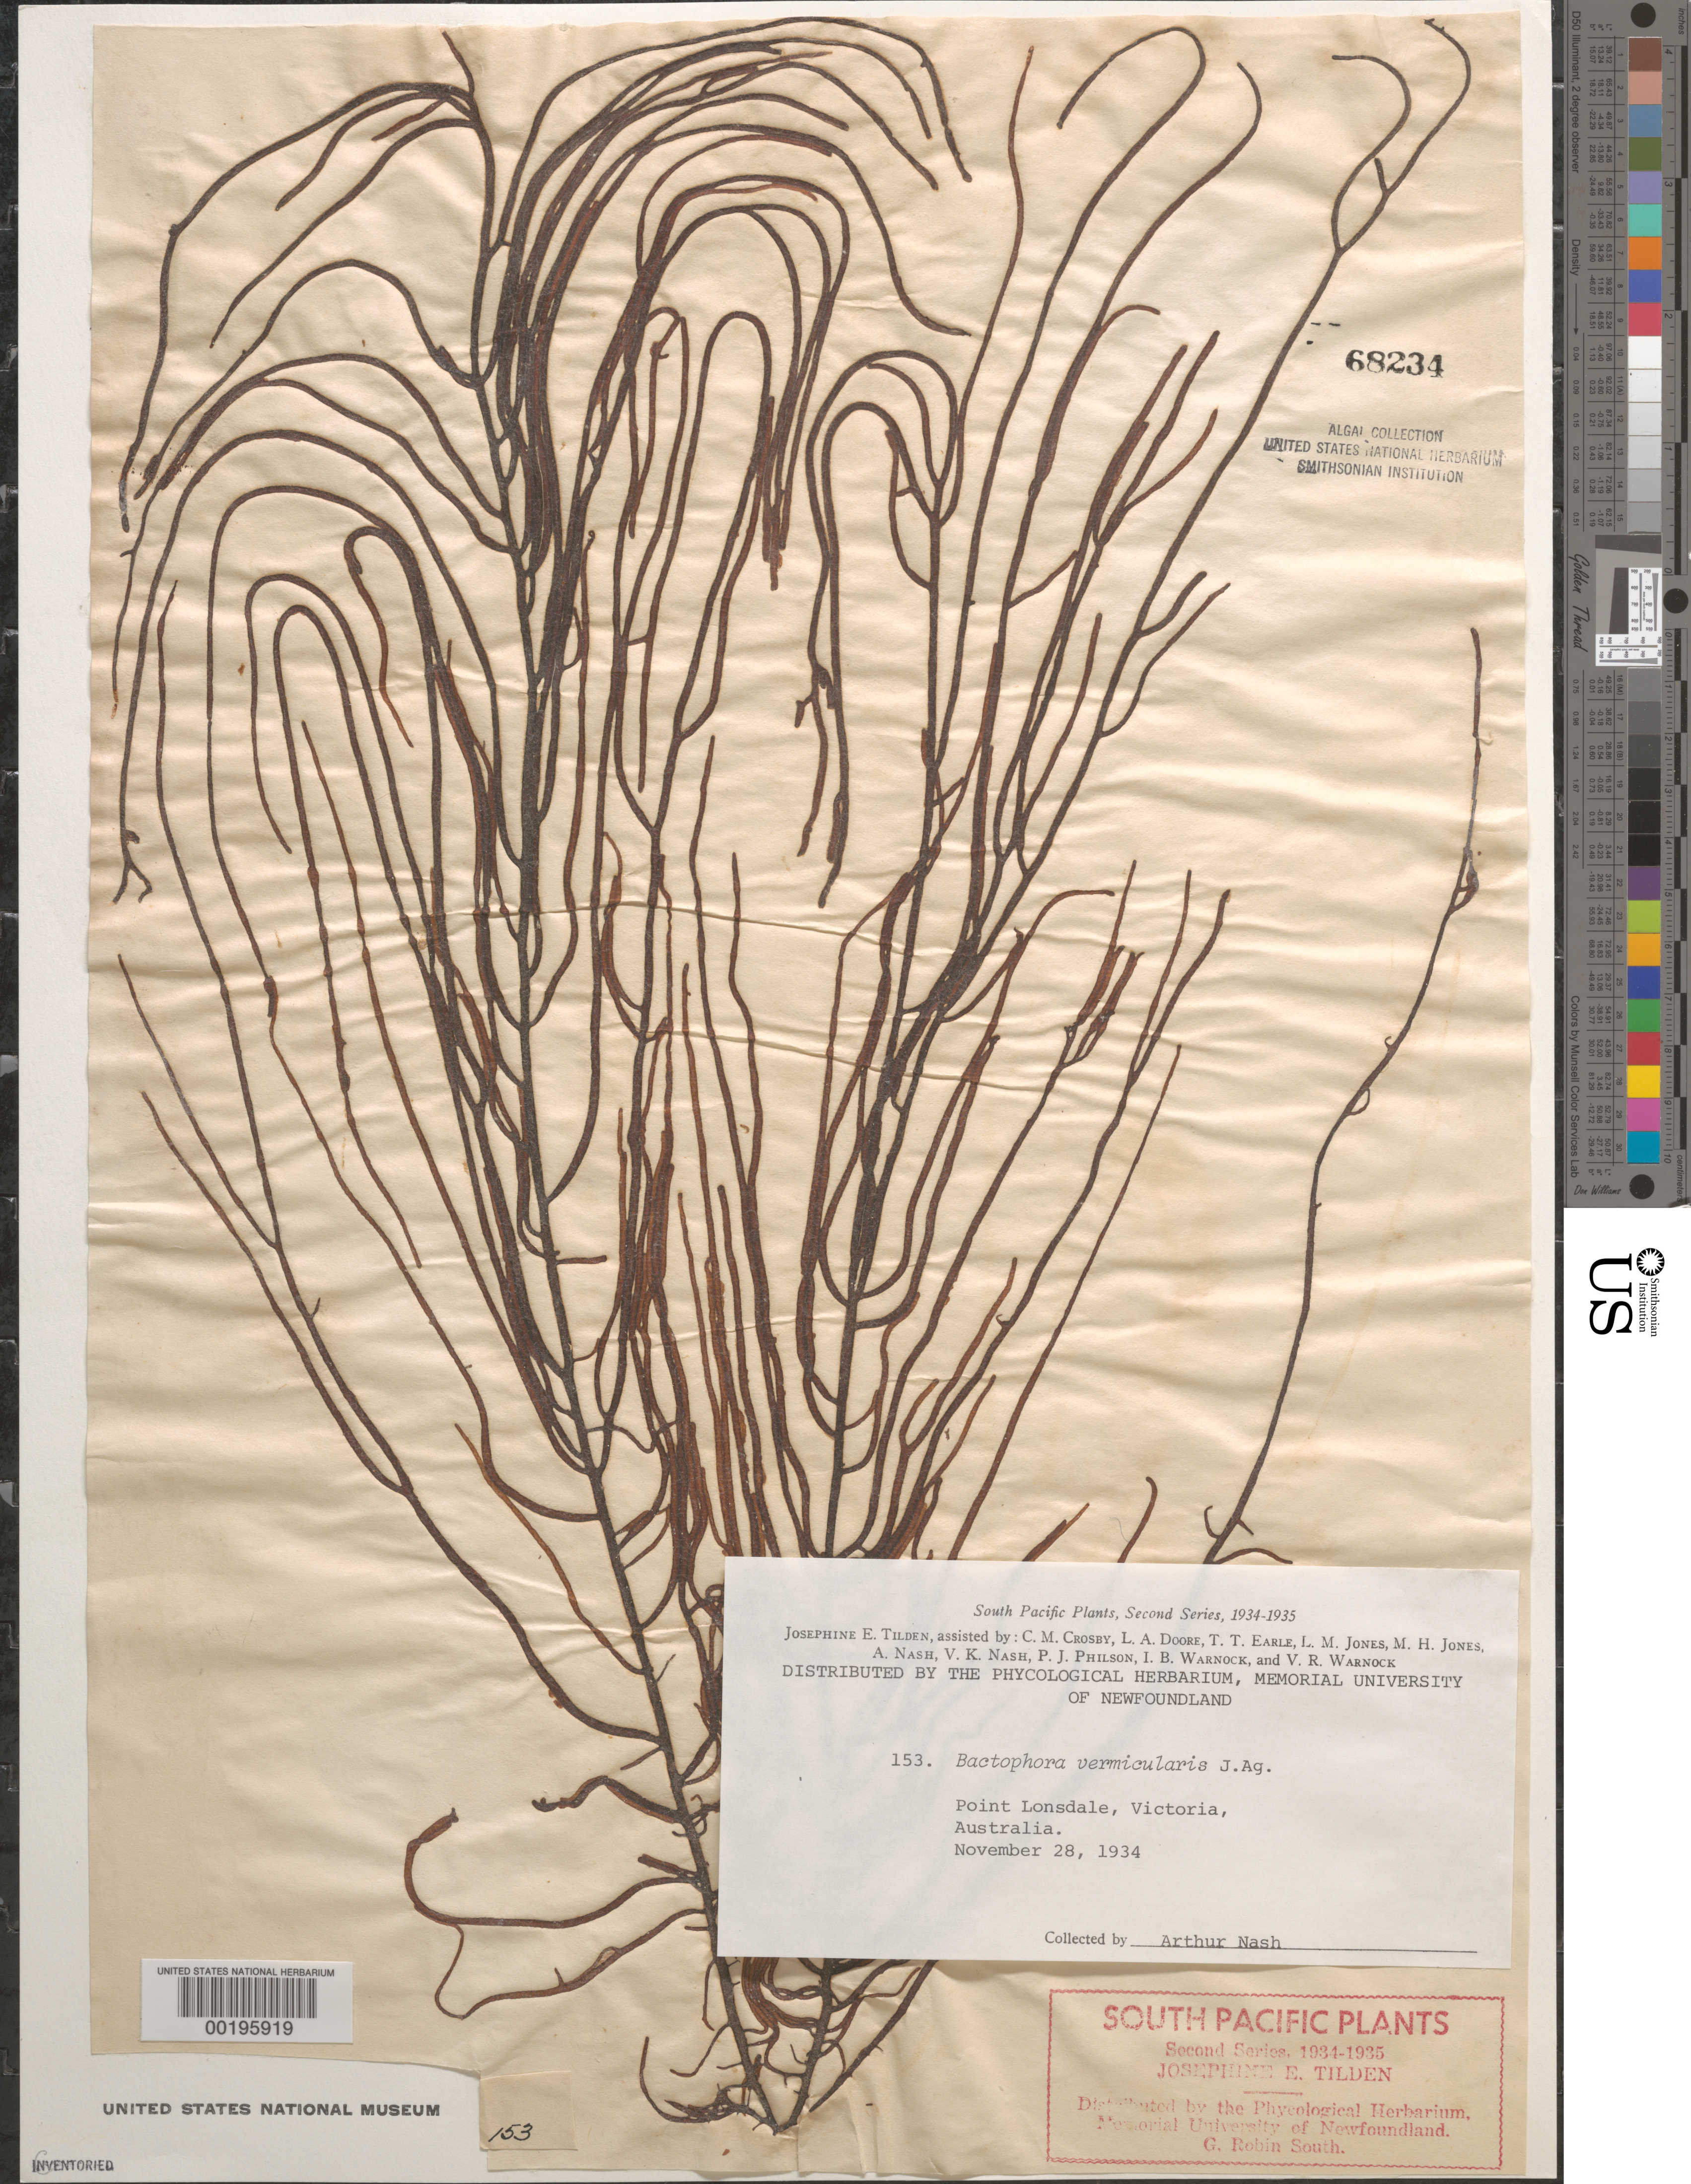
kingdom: Chromista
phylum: Ochrophyta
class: Phaeophyceae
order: Ectocarpales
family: Chordariaceae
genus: Bactrophora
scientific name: Bactrophora vermicularis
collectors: A. Nash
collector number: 153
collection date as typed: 28 Nov 1934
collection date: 1934-11-28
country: Australia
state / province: Victoria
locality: Point lonsdale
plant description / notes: Tilden, South Pacific Plants, Second Series, 1934-1935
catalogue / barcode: US 68234